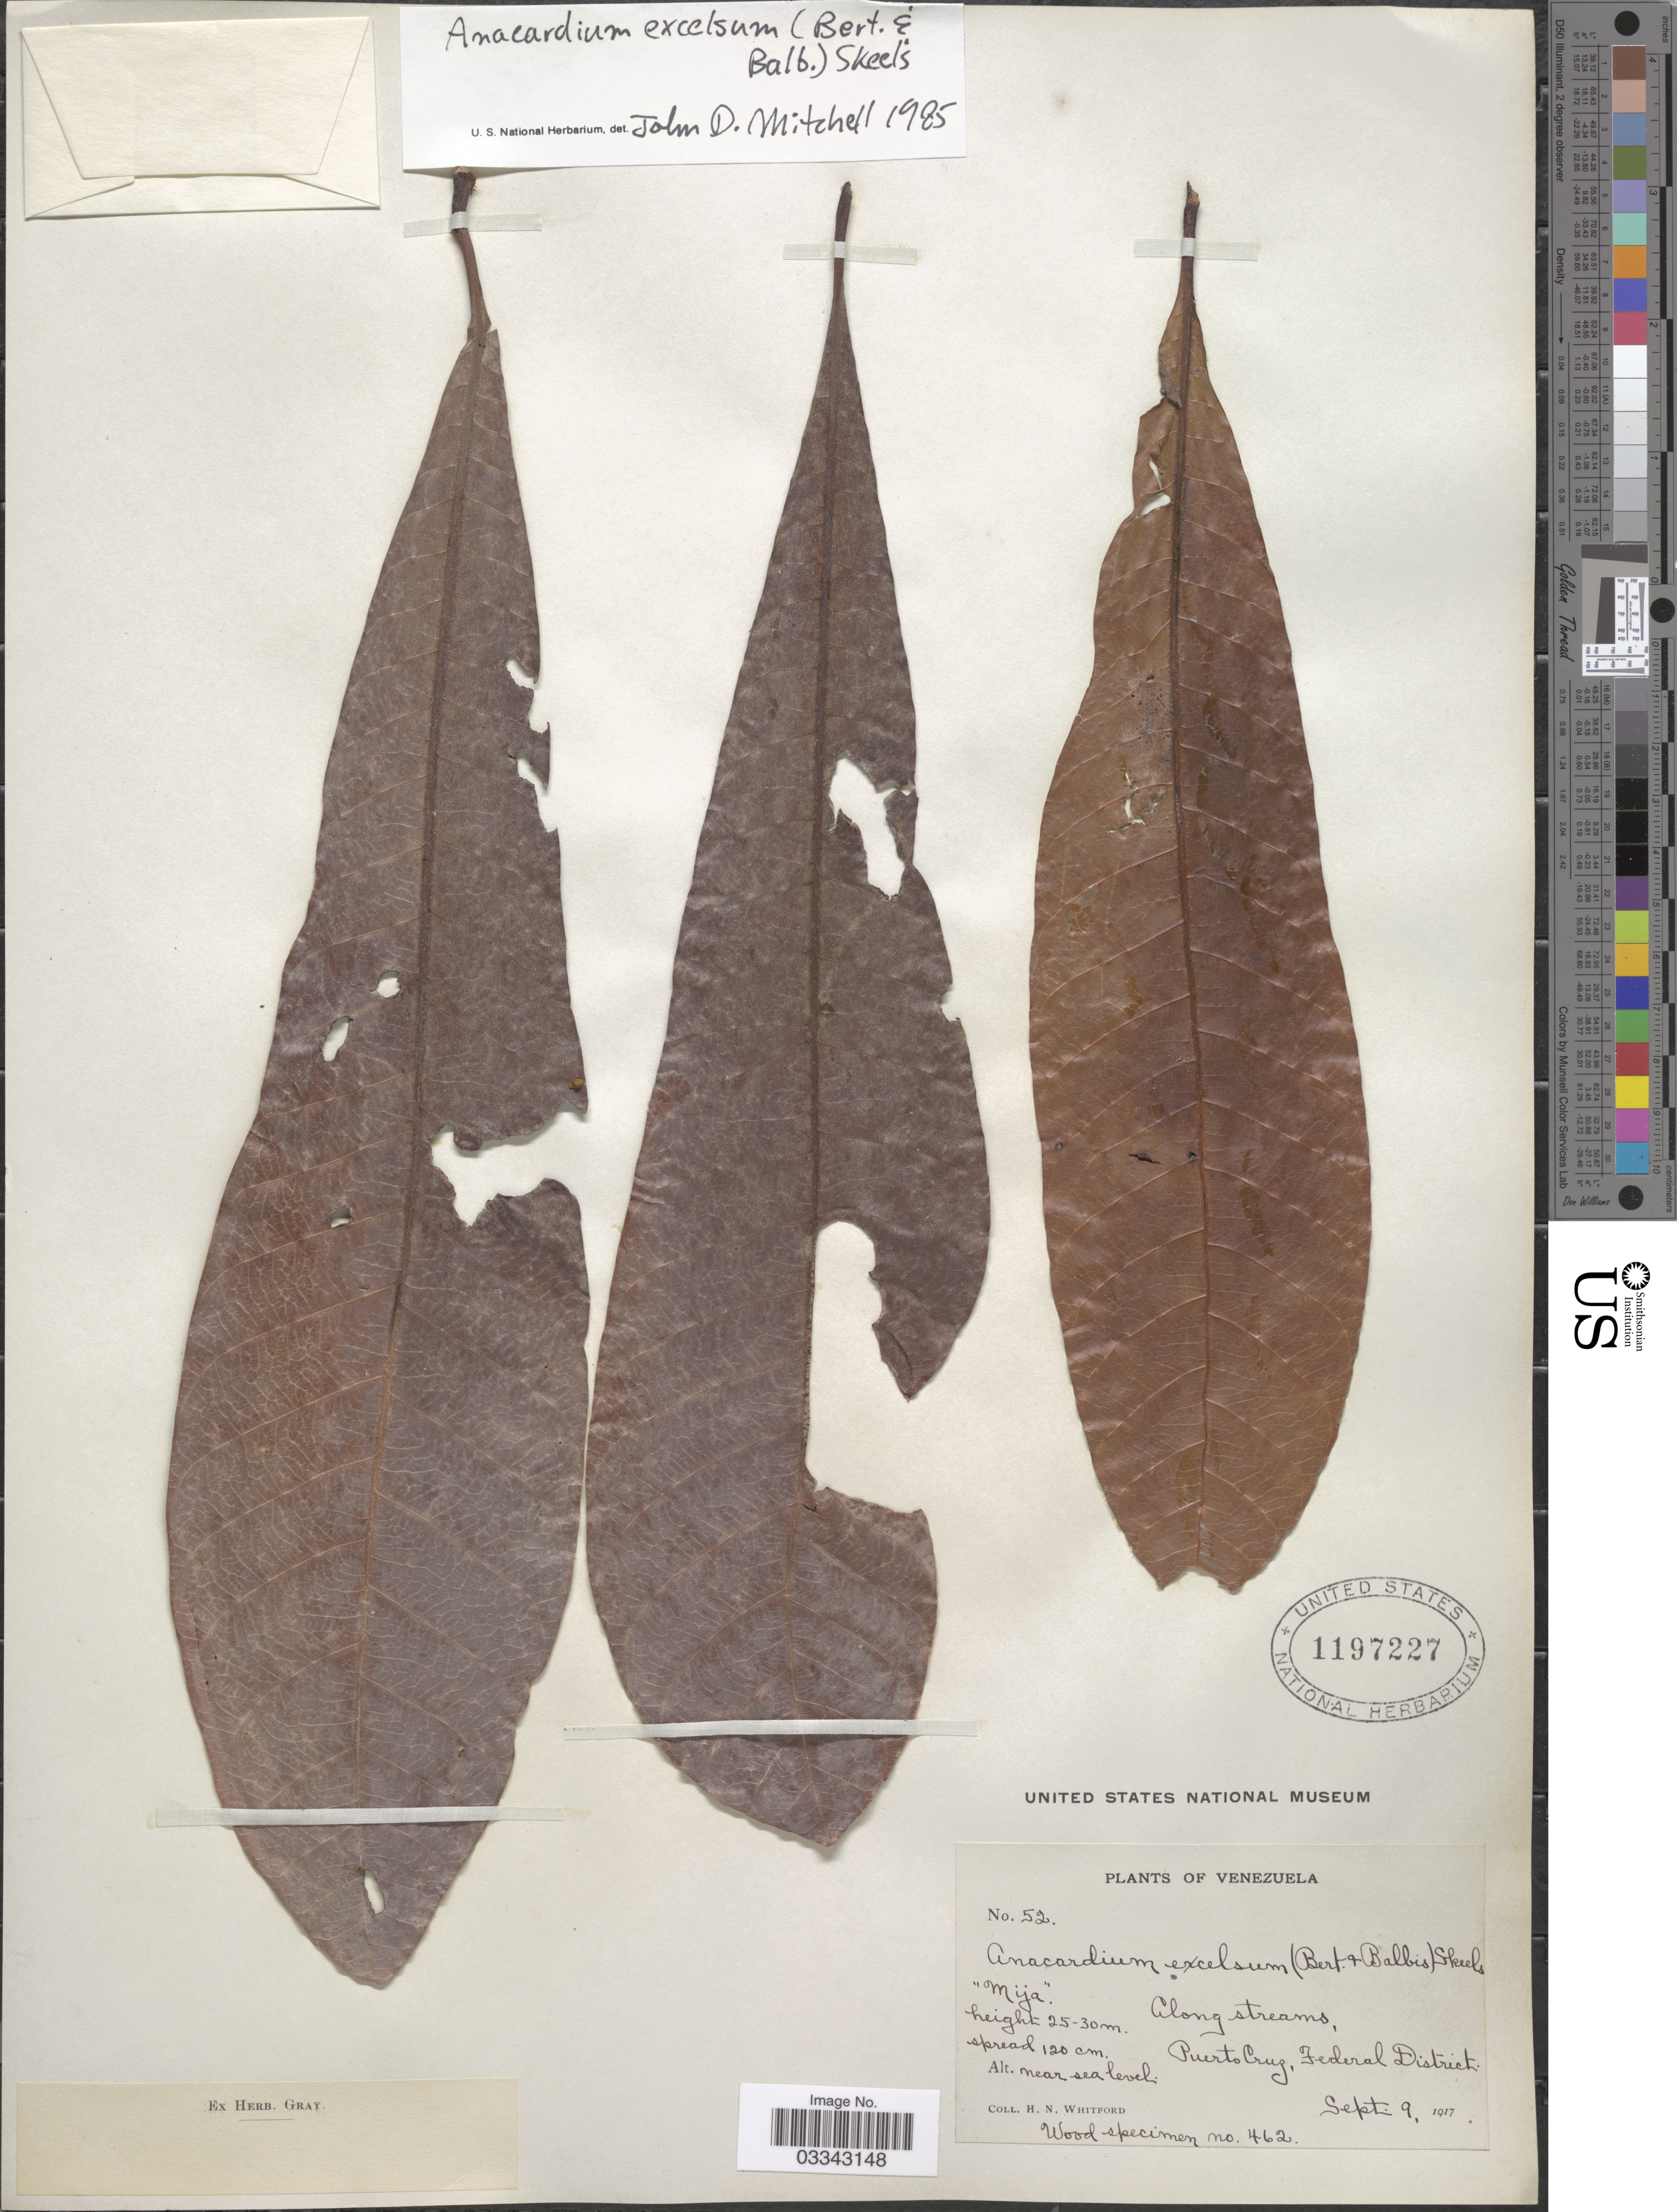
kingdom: Plantae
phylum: Tracheophyta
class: Magnoliopsida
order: Sapindales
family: Anacardiaceae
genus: Anacardium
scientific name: Anacardium excelsum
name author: (Kunth) Skeels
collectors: H. N. Whitford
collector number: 52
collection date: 1917-09-09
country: Venezuela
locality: Along streams, Puerto Cruz, Federal District.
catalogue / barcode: US 1197227